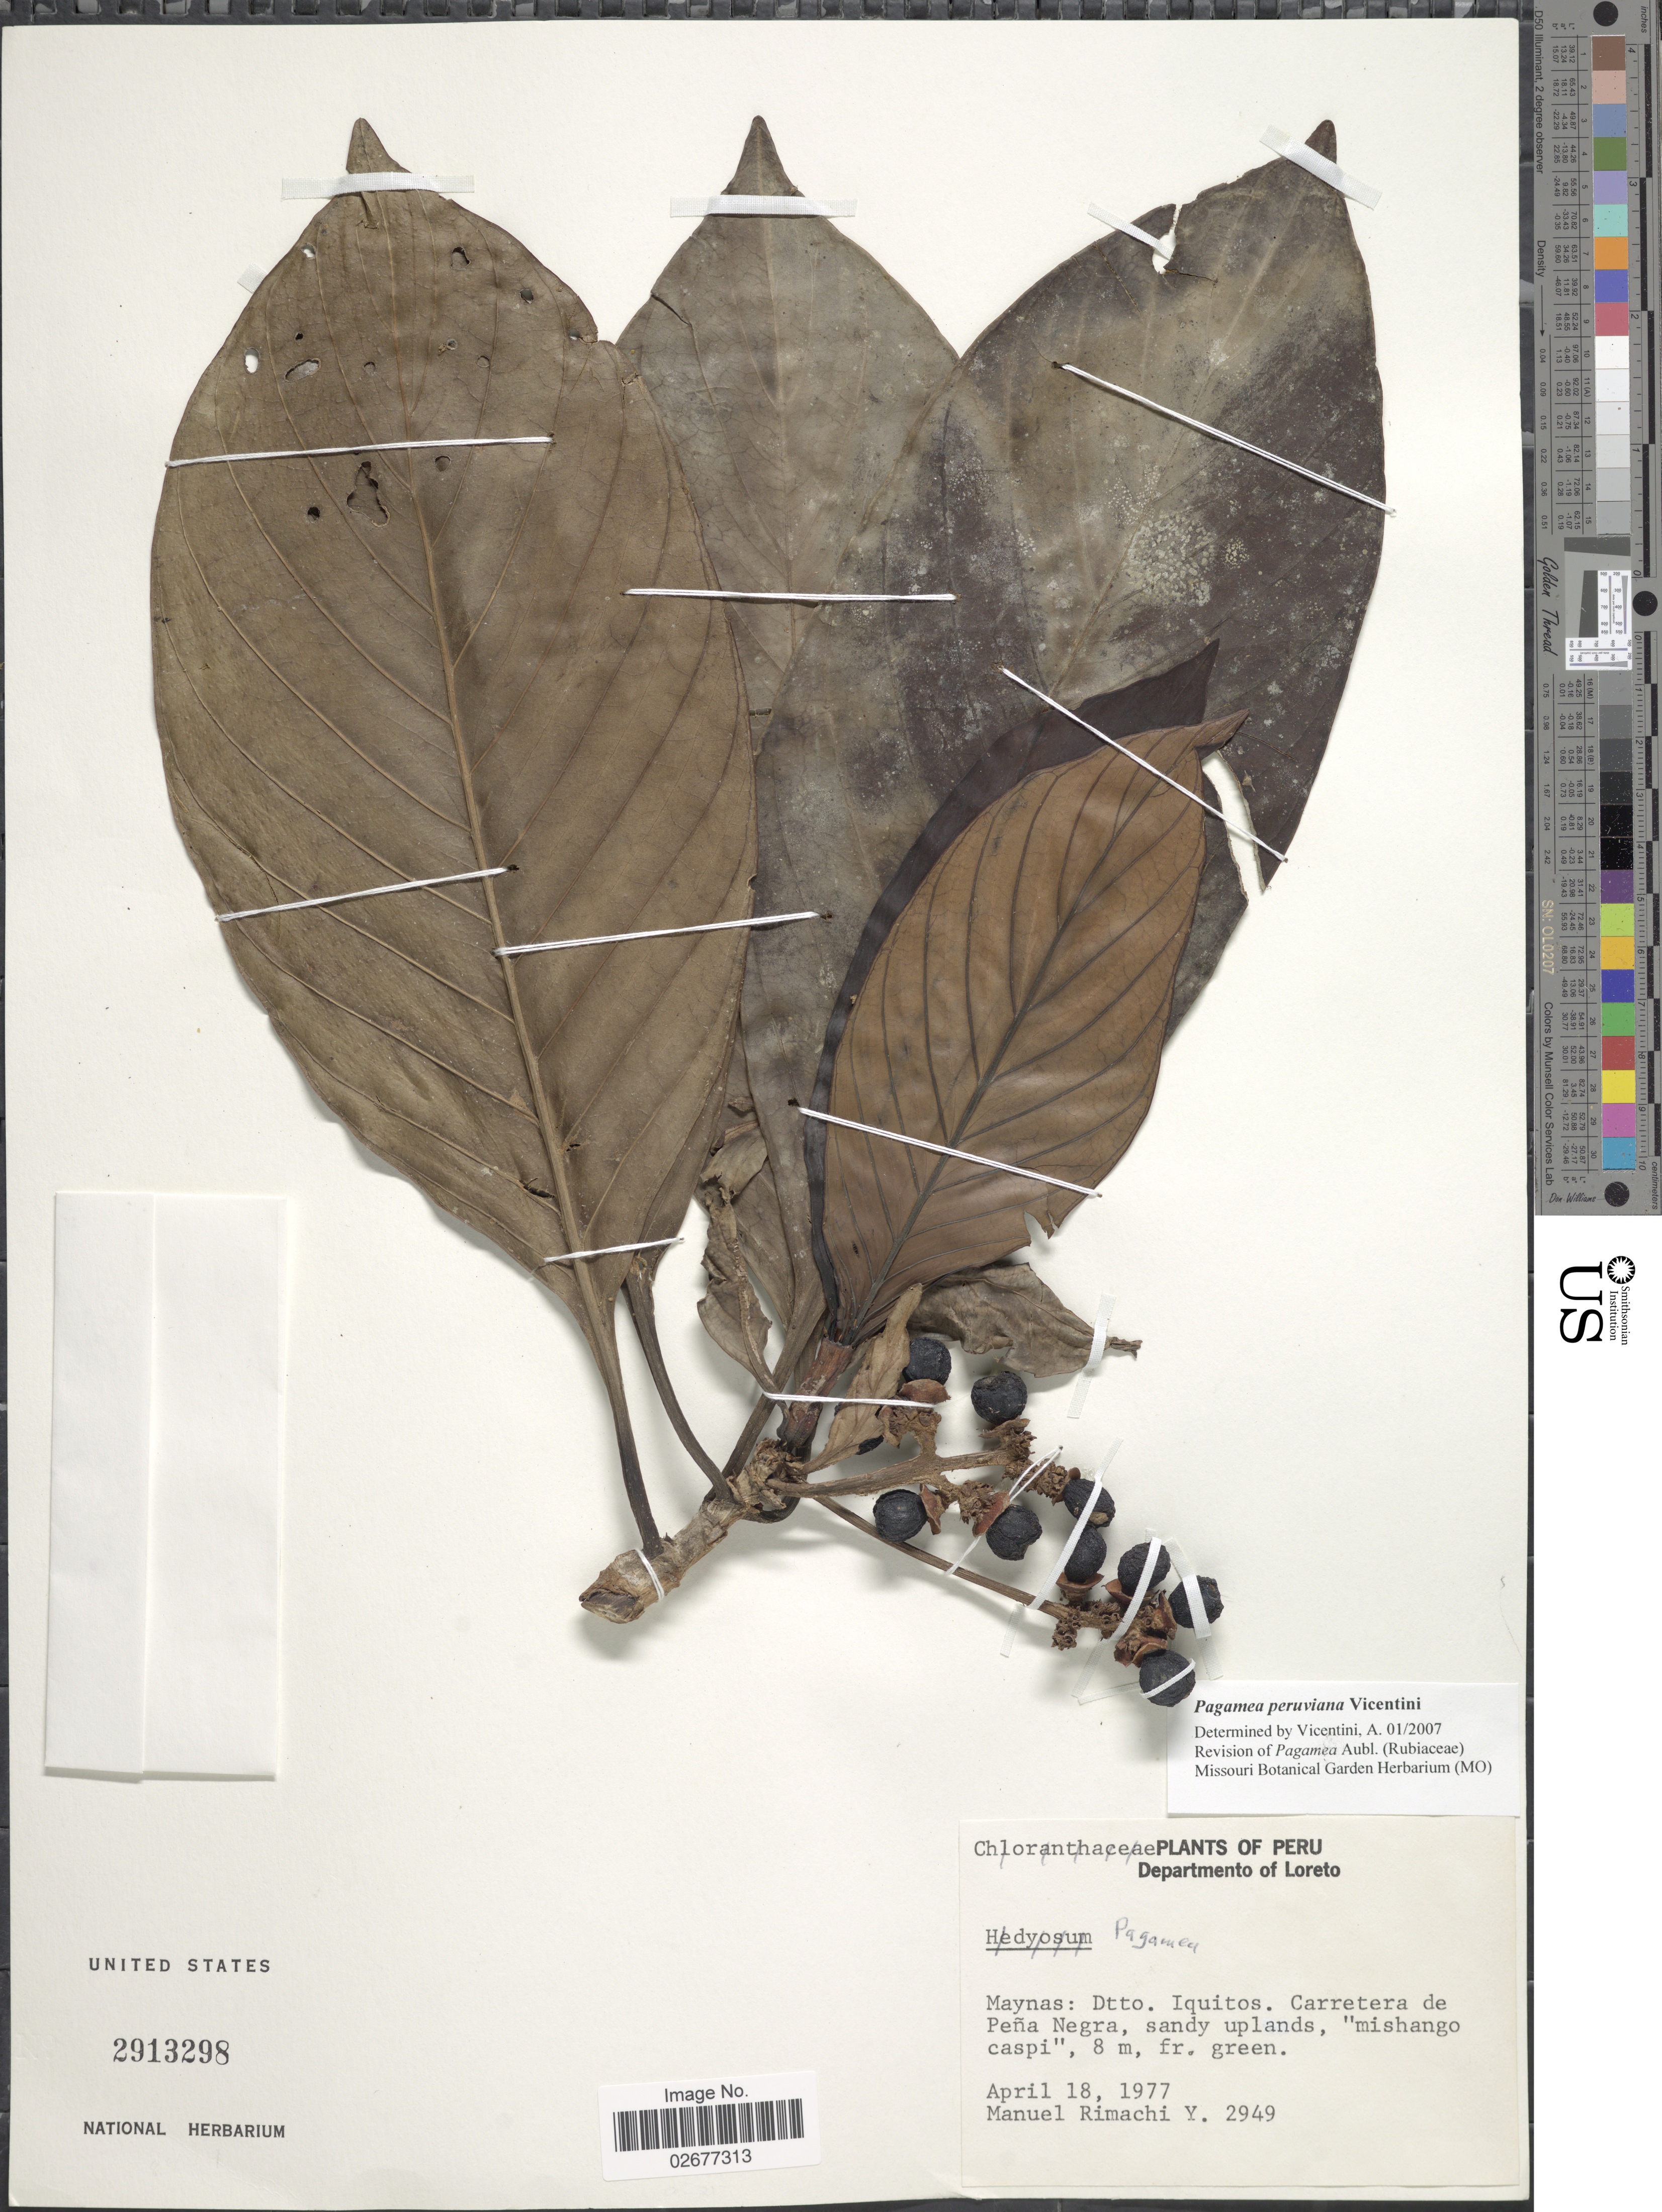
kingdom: Plantae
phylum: Tracheophyta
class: Magnoliopsida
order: Gentianales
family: Rubiaceae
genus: Pagamea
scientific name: Pagamea peruviana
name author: Vicent.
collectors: M. Rimachi Y.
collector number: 2949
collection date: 1977-04-18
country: Peru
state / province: Loreto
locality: Departmento of Loreto, Maynas: Dtto. Iquitos, Carretera de Pena Negra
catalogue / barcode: US 2913298